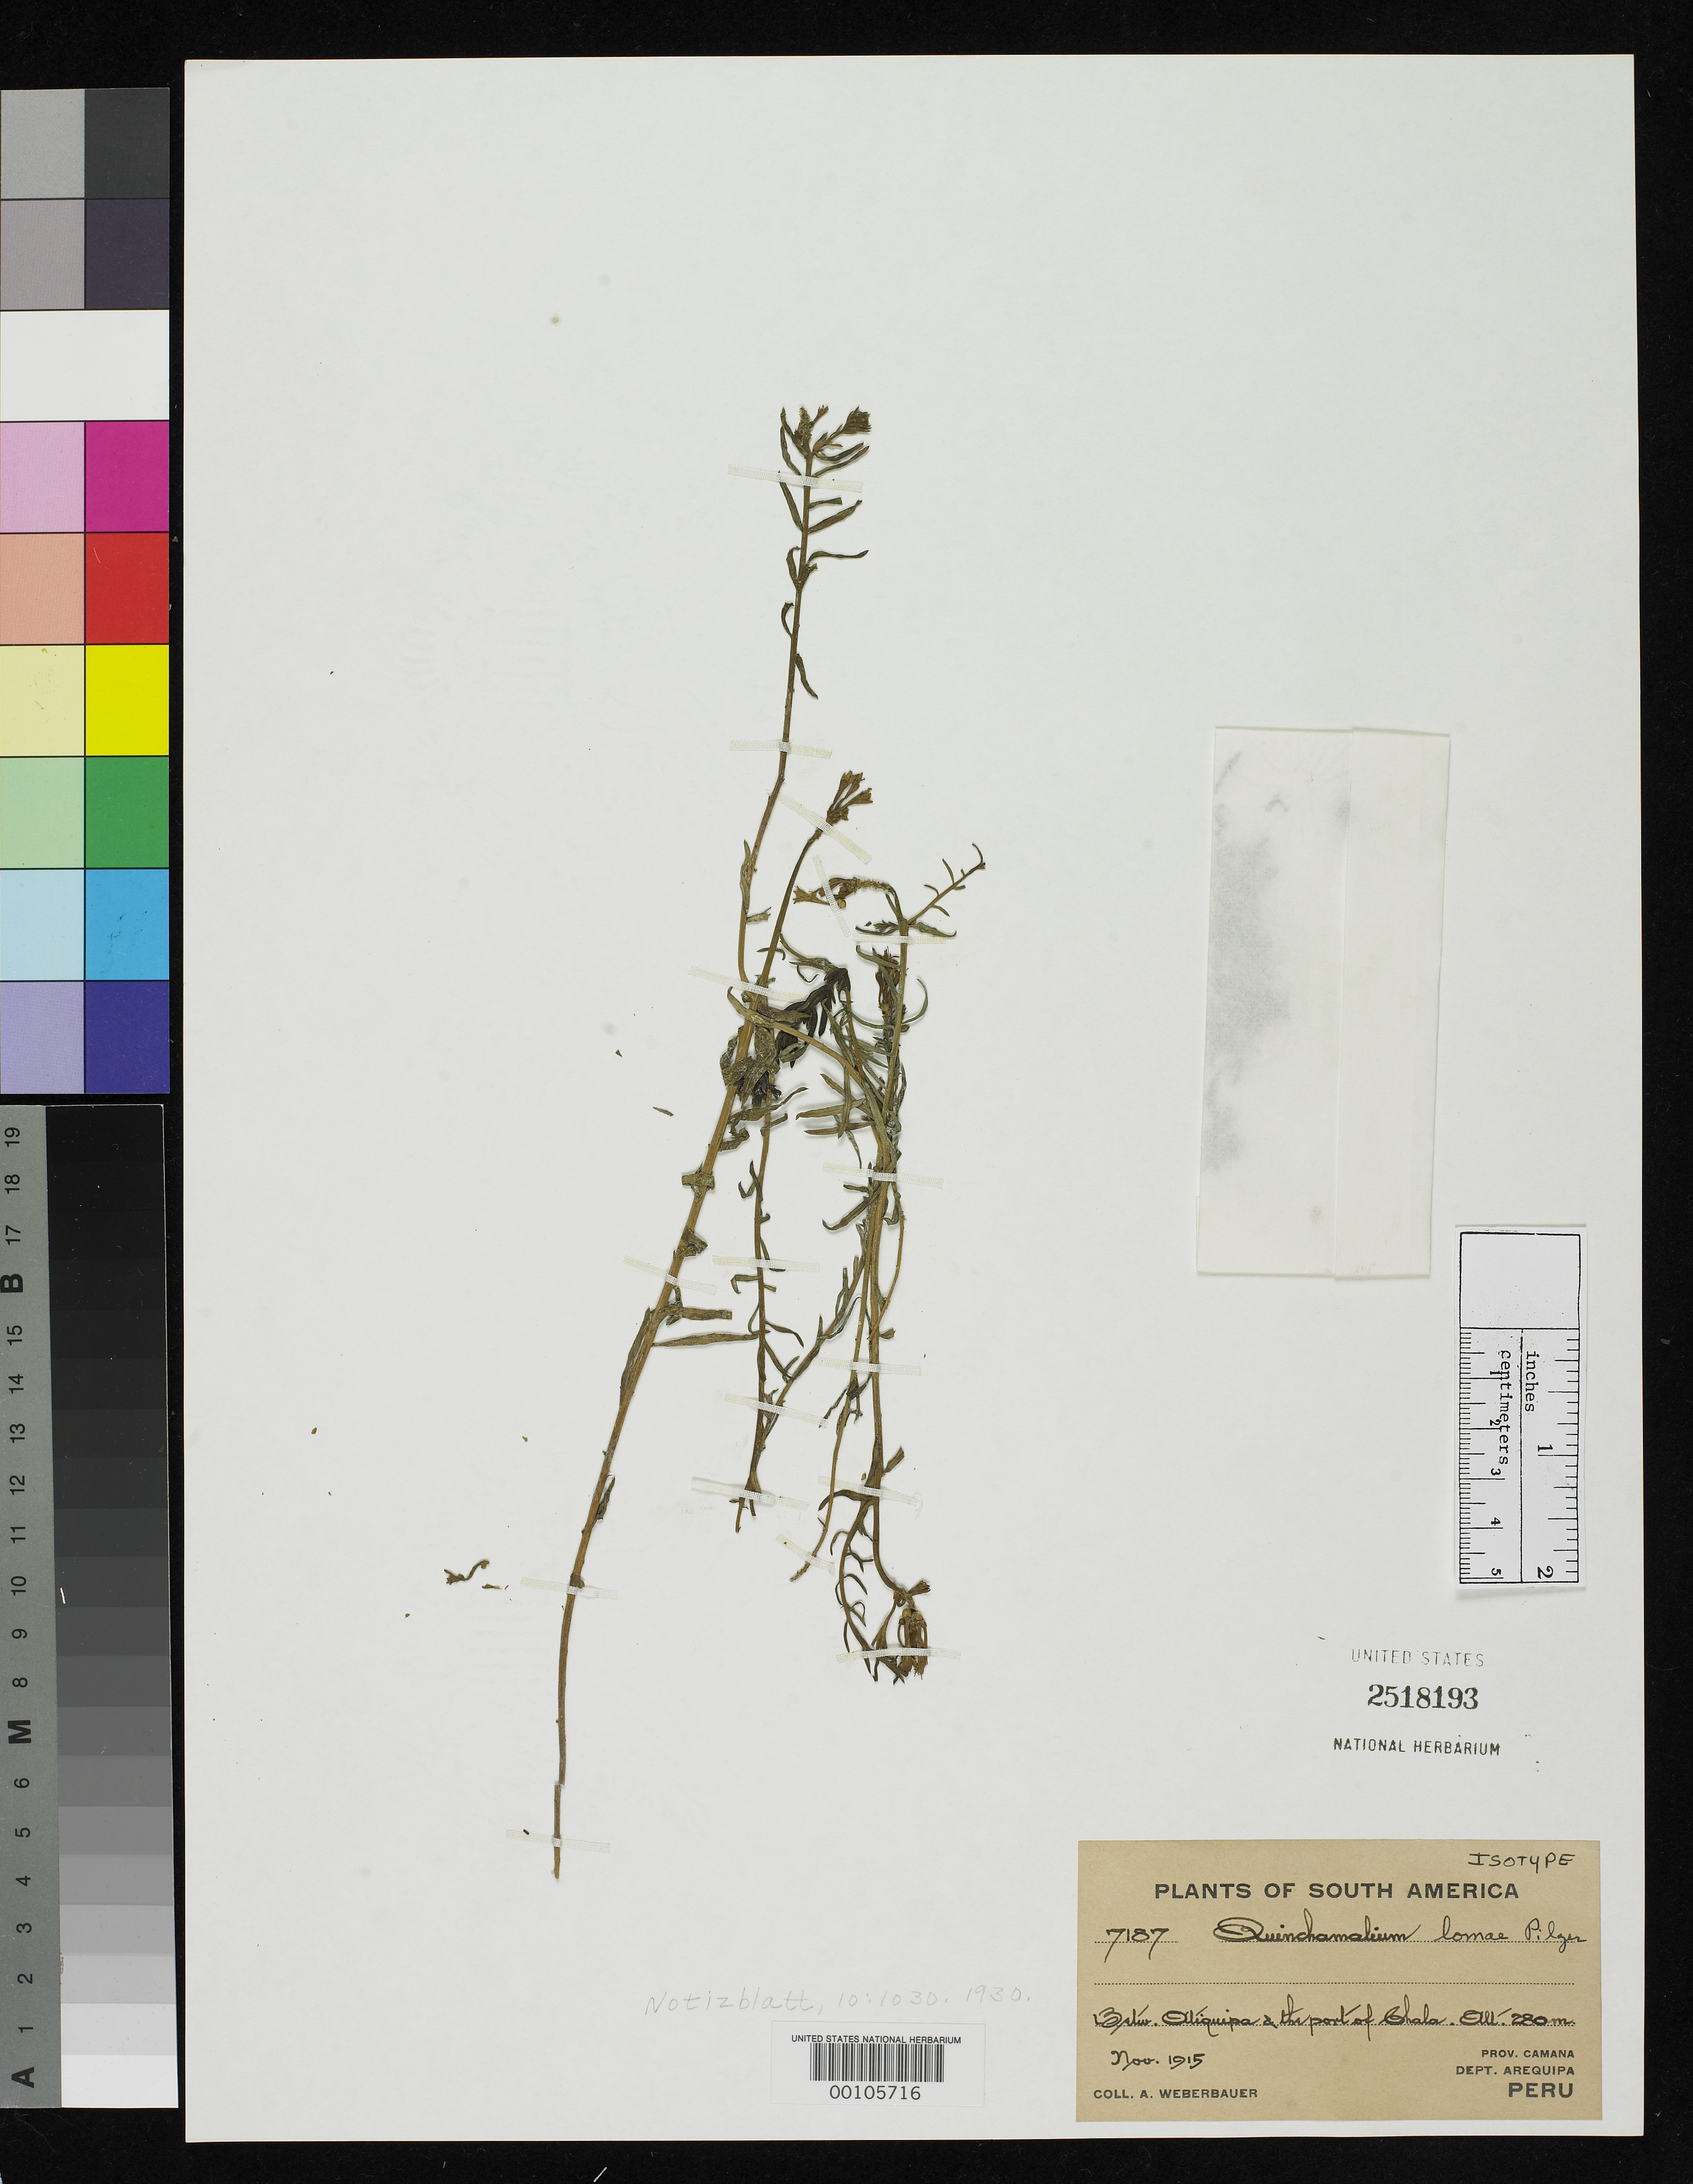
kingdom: Plantae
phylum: Tracheophyta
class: Magnoliopsida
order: Santalales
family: Schoepfiaceae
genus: Quinchamalium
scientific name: Quinchamalium lomae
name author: Pilg.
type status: Isotype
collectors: A. Weberbauer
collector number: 7187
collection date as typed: Nov 1915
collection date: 1915-11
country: Peru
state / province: San Martín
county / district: Mariscal Cáceres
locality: Rio Huallaga, margen Derecha del; Balsa Probana; dtto. Tocache Nuevo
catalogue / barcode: US 2518193